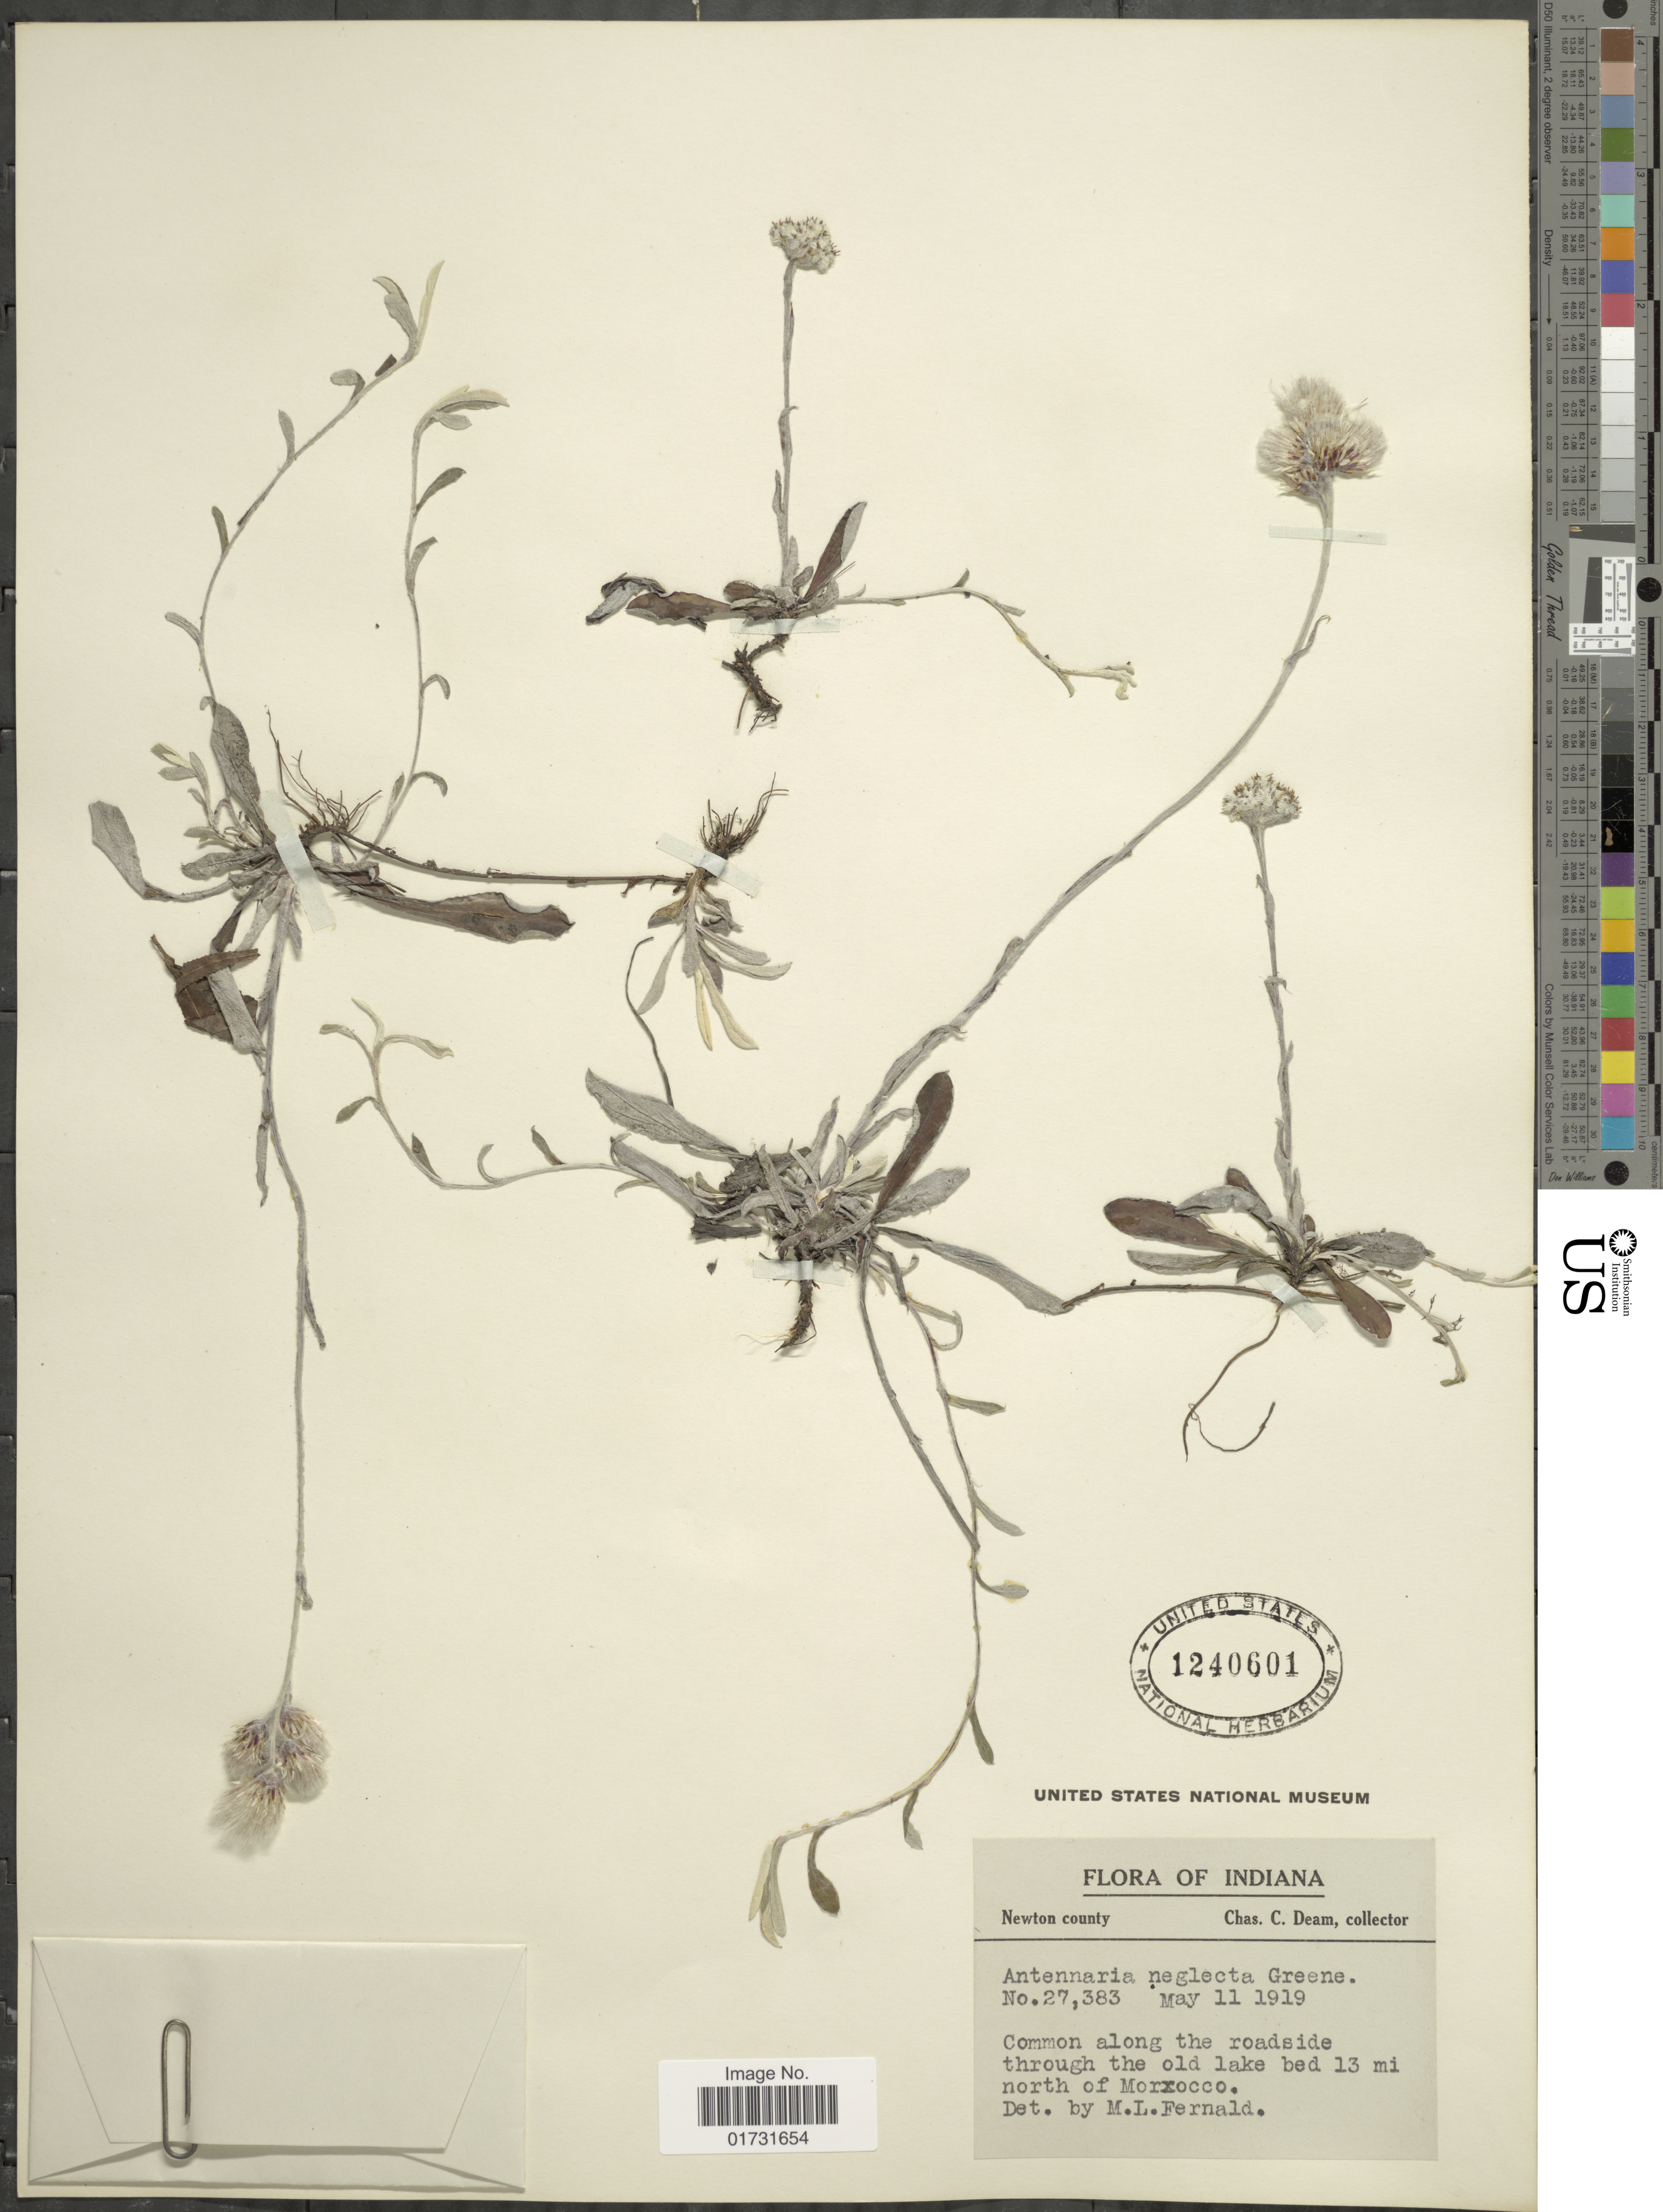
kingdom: Plantae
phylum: Tracheophyta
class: Magnoliopsida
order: Asterales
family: Asteraceae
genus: Antennaria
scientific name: Antennaria neglecta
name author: Greene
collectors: C. C. Deam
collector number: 27383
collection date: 1919-05-11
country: United States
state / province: Indiana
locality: Newton County. along the roadside through the old lake bed 13 mi north of Morocco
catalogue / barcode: US 1240601